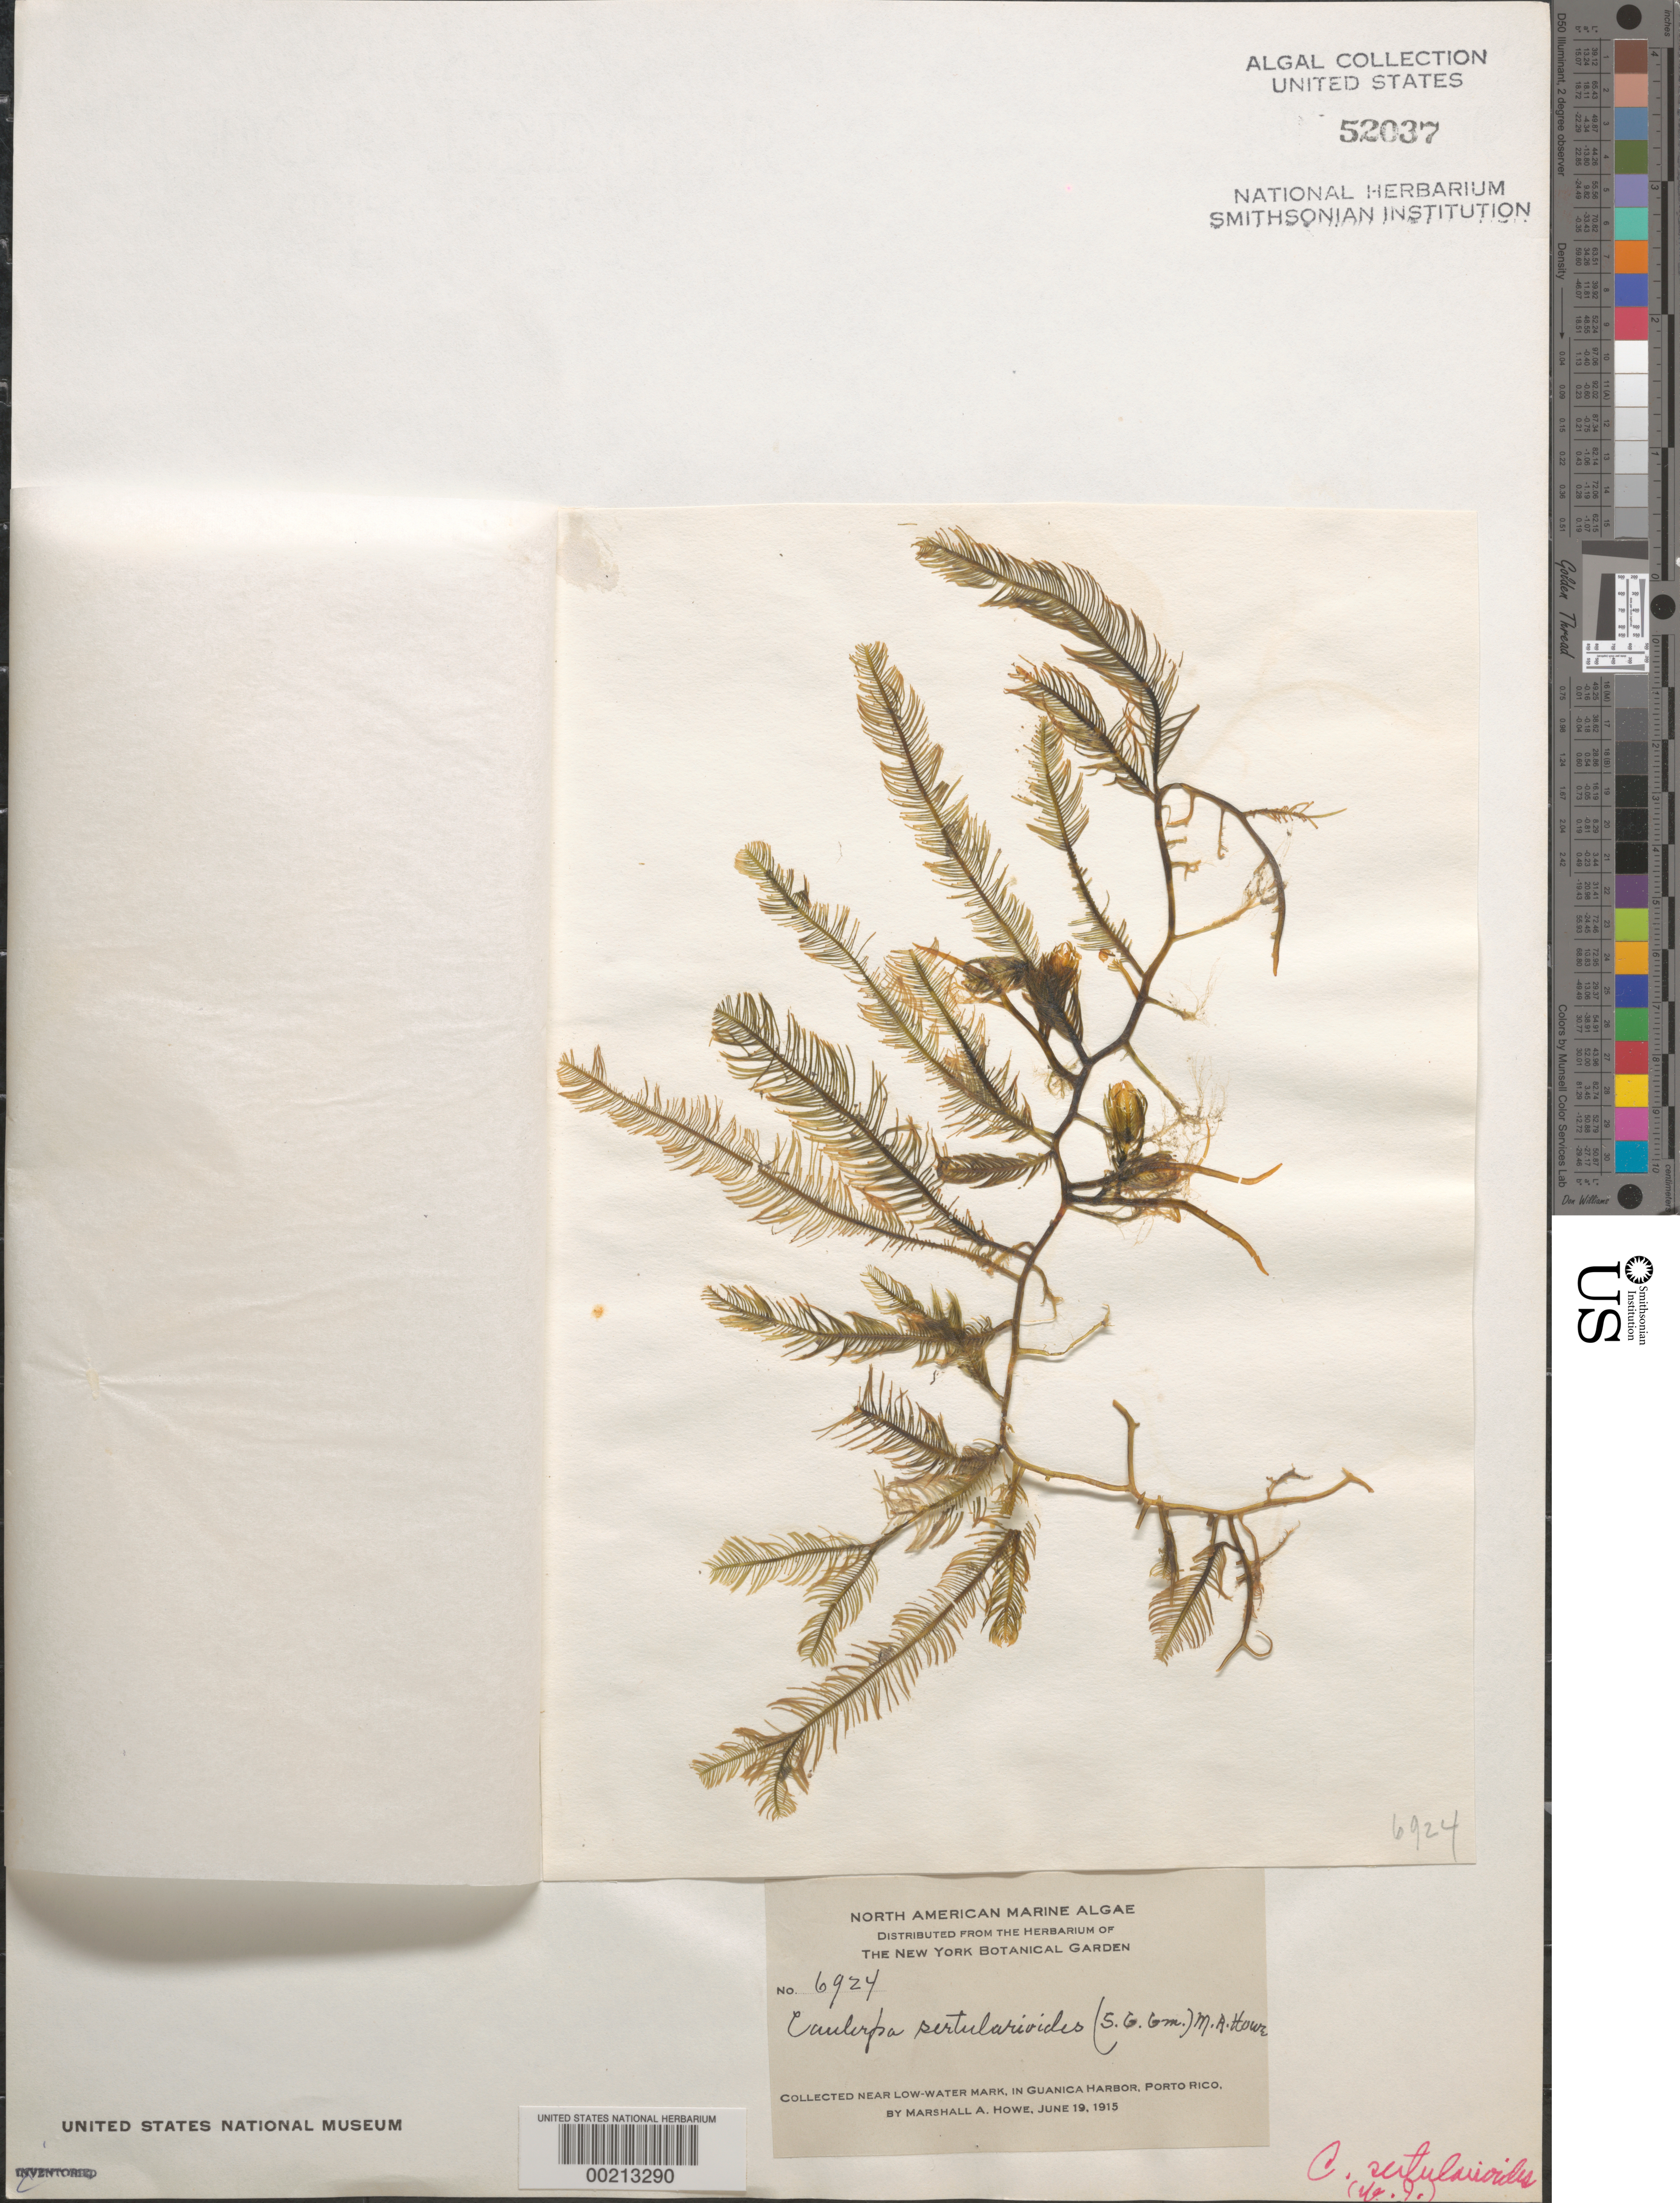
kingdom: Plantae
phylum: Chlorophyta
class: Ulvophyceae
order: Bryopsidales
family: Caulerpaceae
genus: Caulerpa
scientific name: Caulerpa sertularioides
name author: (S.G. Gmel.) M. Howe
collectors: M. A. Howe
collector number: MAH 6924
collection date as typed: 19 Jun 1915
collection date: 1915-06-19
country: Puerto Rico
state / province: Guanica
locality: Guanica harbor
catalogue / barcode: US 52037